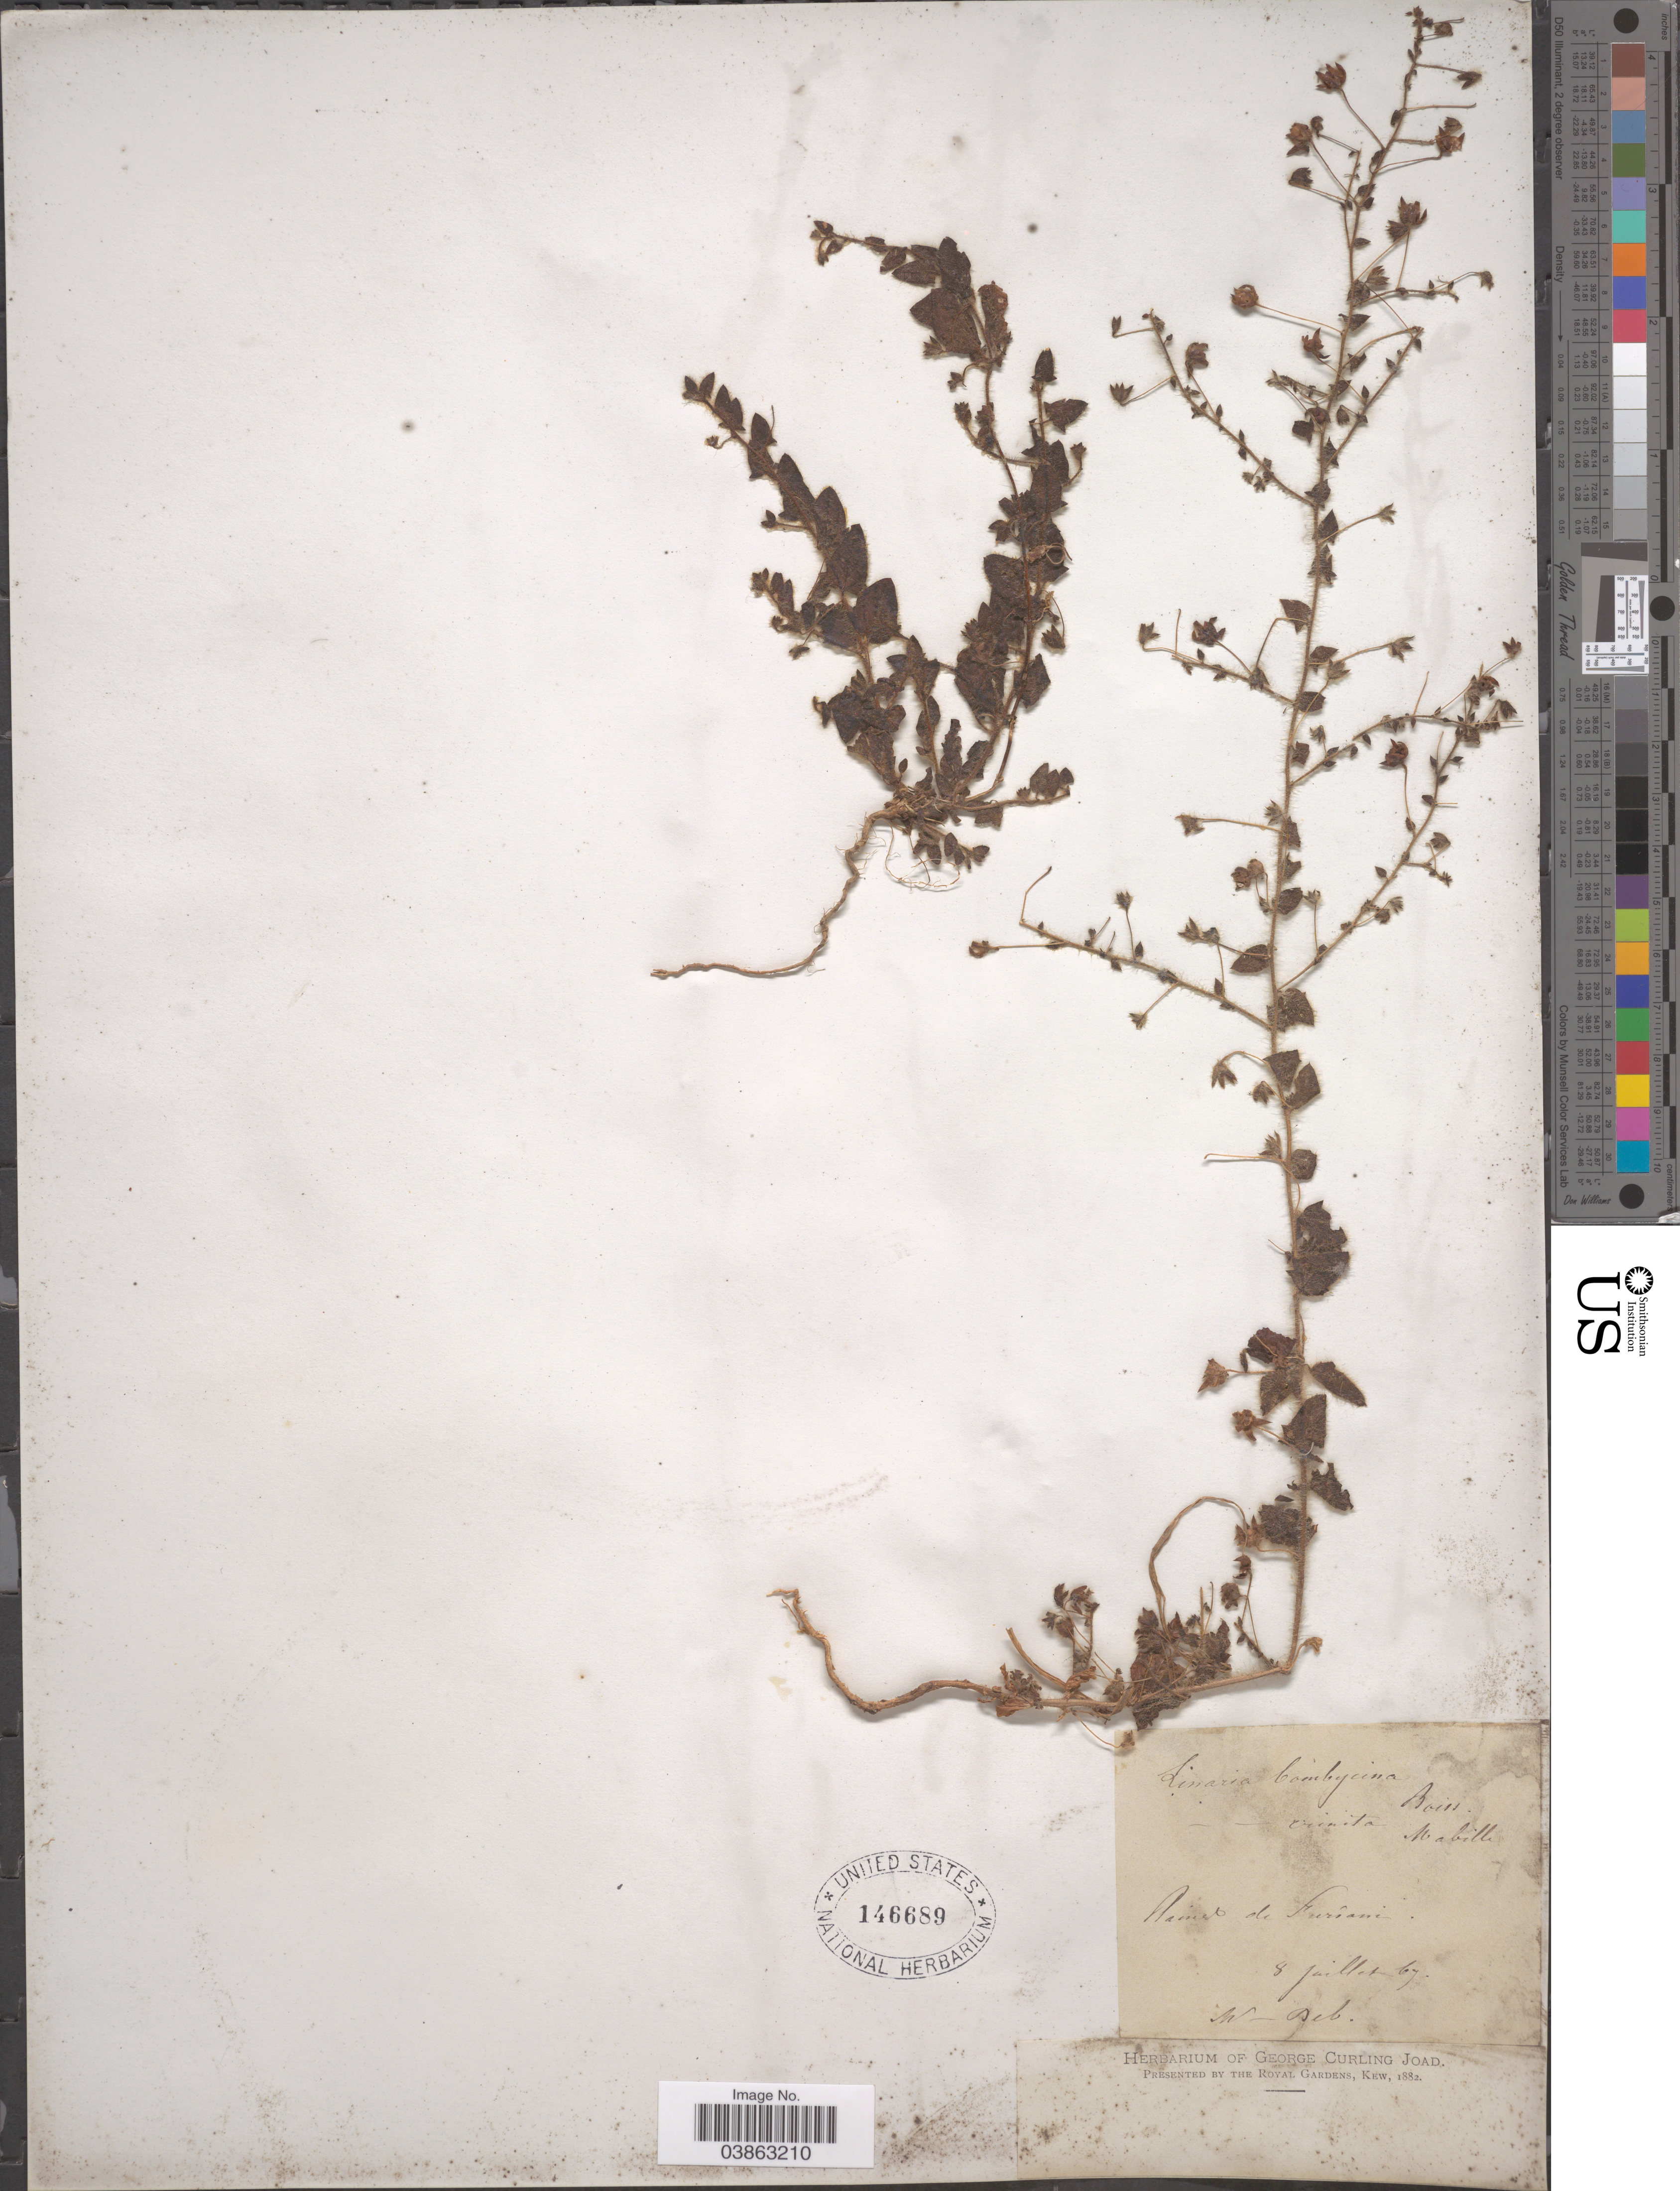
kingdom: Plantae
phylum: Tracheophyta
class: Magnoliopsida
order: Lamiales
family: Plantaginaceae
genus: Linaria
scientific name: Linaria bombycina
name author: Boiss. & C.I. Blanche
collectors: ex herb. George Curling Joad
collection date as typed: Transcribed d/m/y: 8/7/69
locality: Namiet de furîani. [interpreted]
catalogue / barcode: US 146689